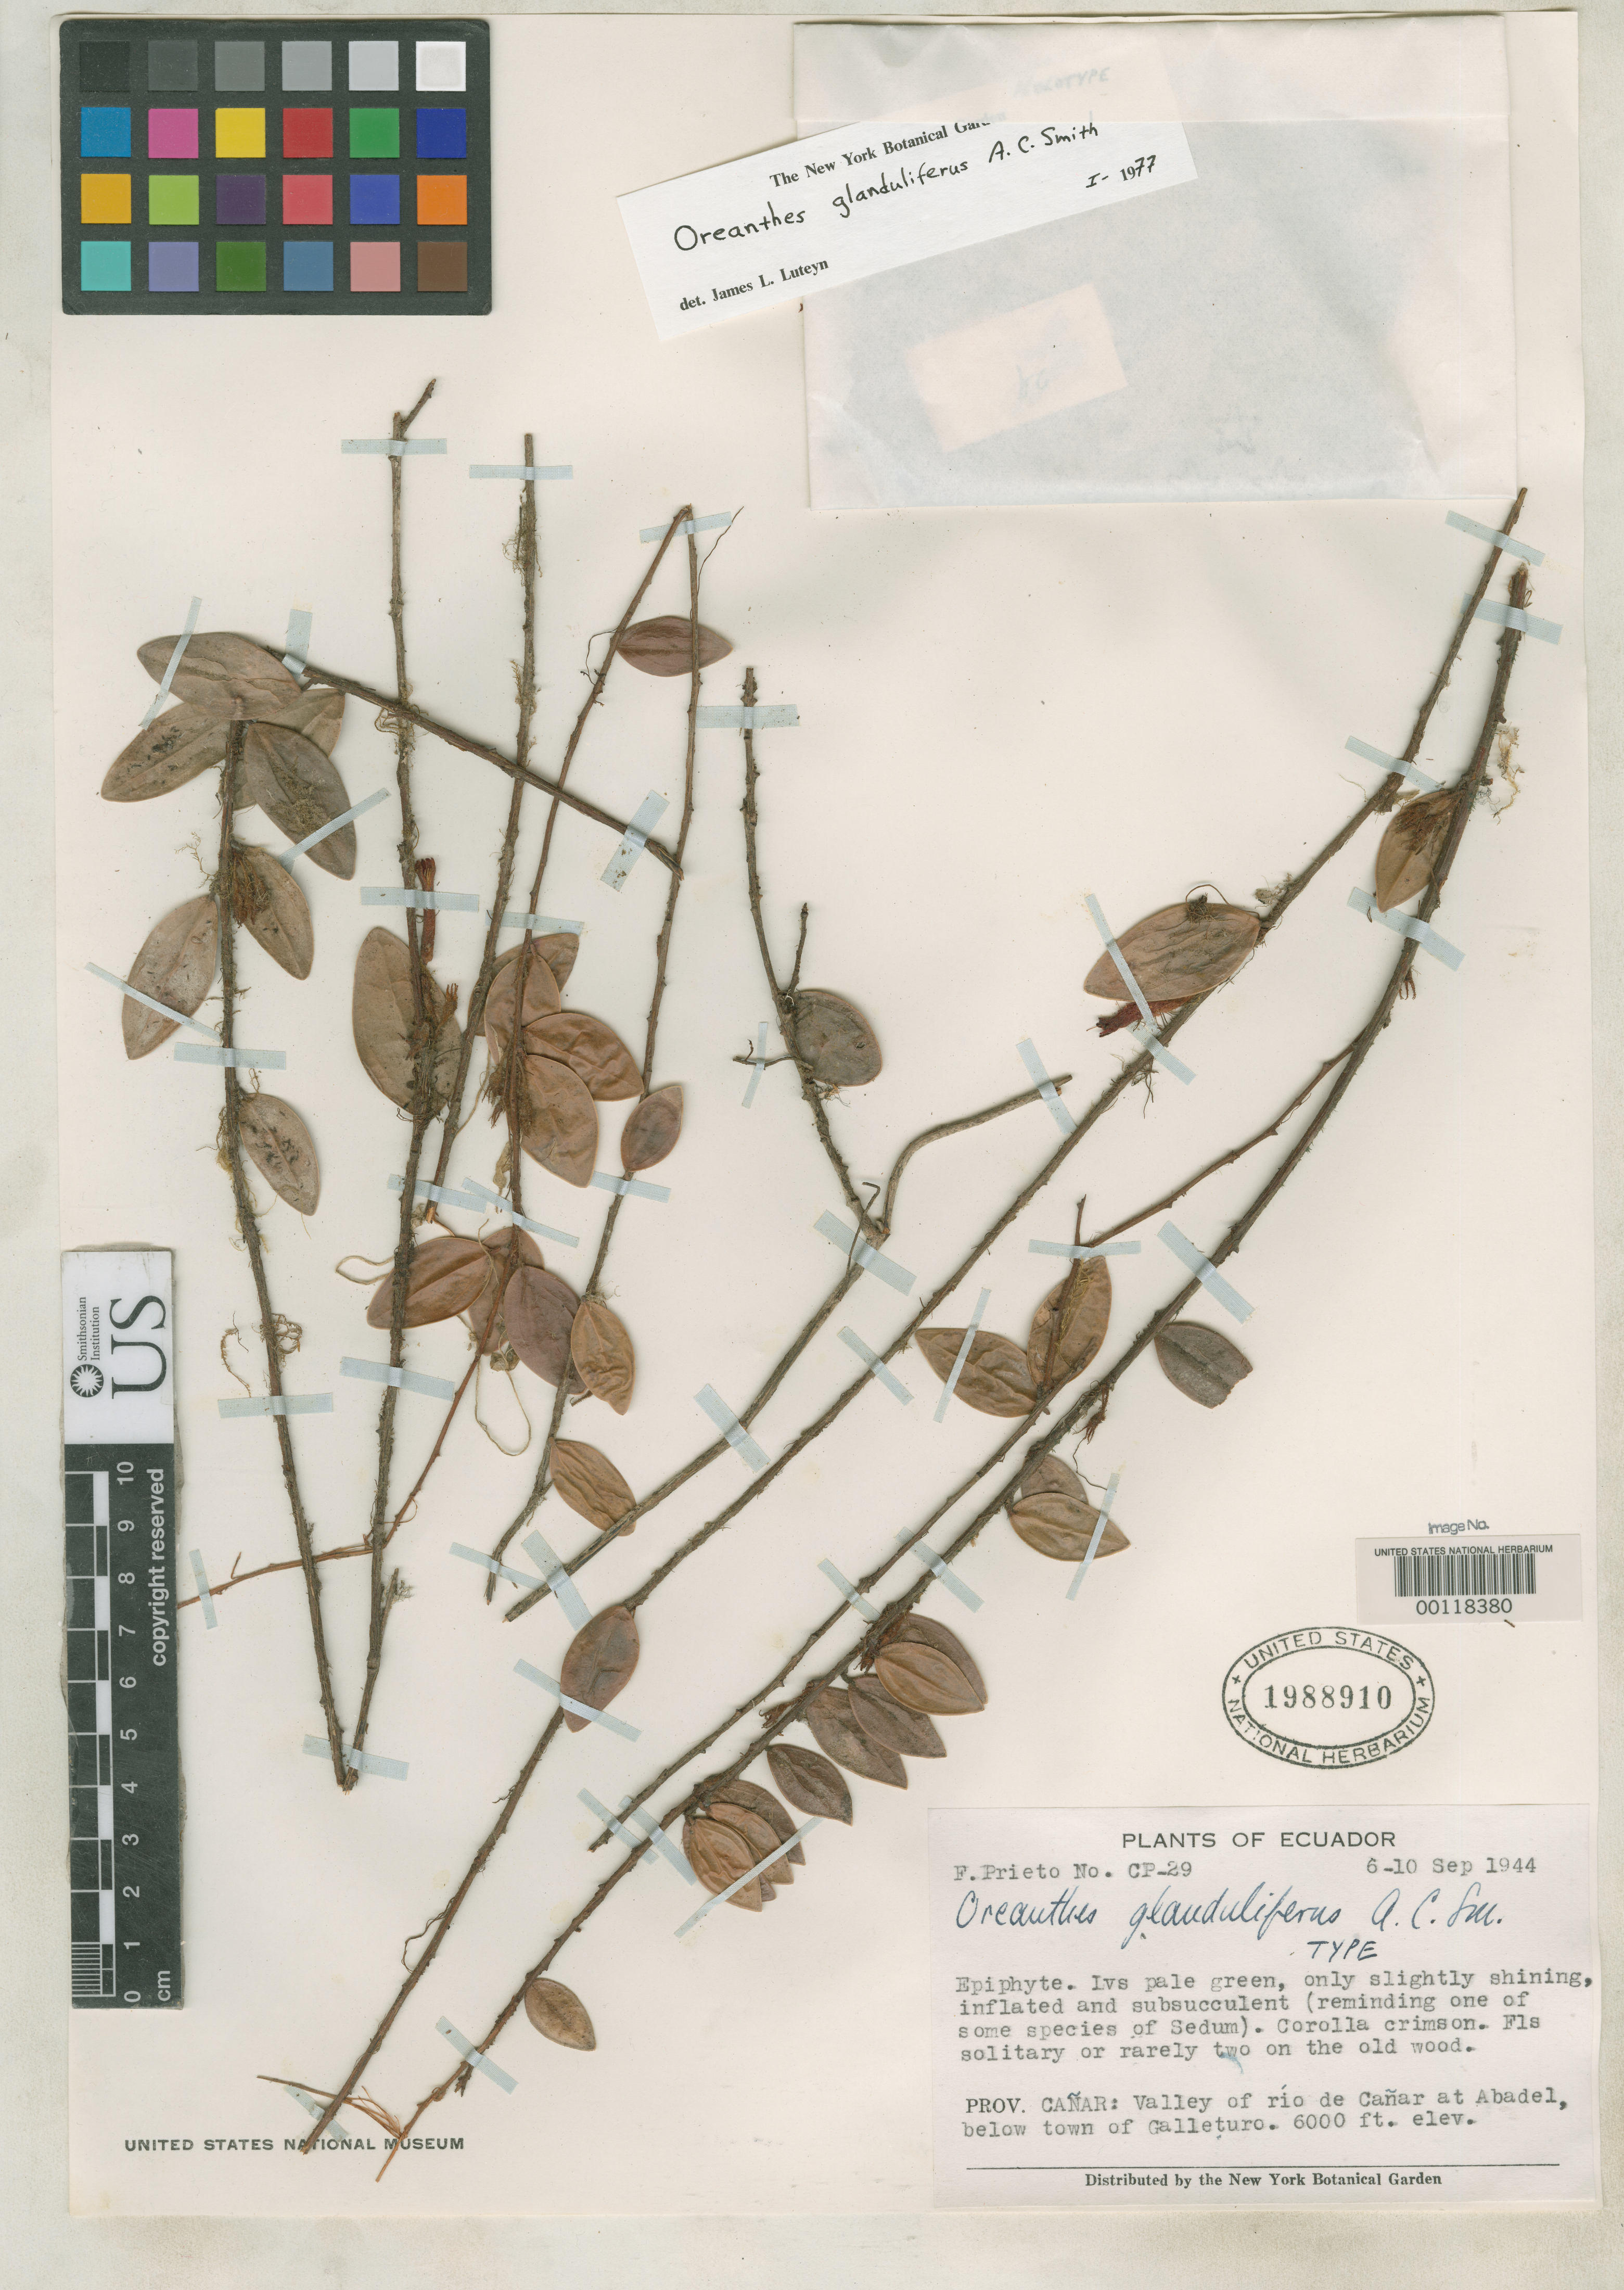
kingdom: Plantae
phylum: Tracheophyta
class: Magnoliopsida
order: Ericales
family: Ericaceae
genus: Oreanthes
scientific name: Oreanthes glanduliferus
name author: A.C. Sm.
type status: Holotype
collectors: F. Prieto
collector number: CP-29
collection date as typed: Sep 1944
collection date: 1944-09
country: Ecuador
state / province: Cañar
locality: Valley of Rio de Canar at Abadel, below town of Galleturo.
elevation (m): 1829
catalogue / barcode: US 1988910